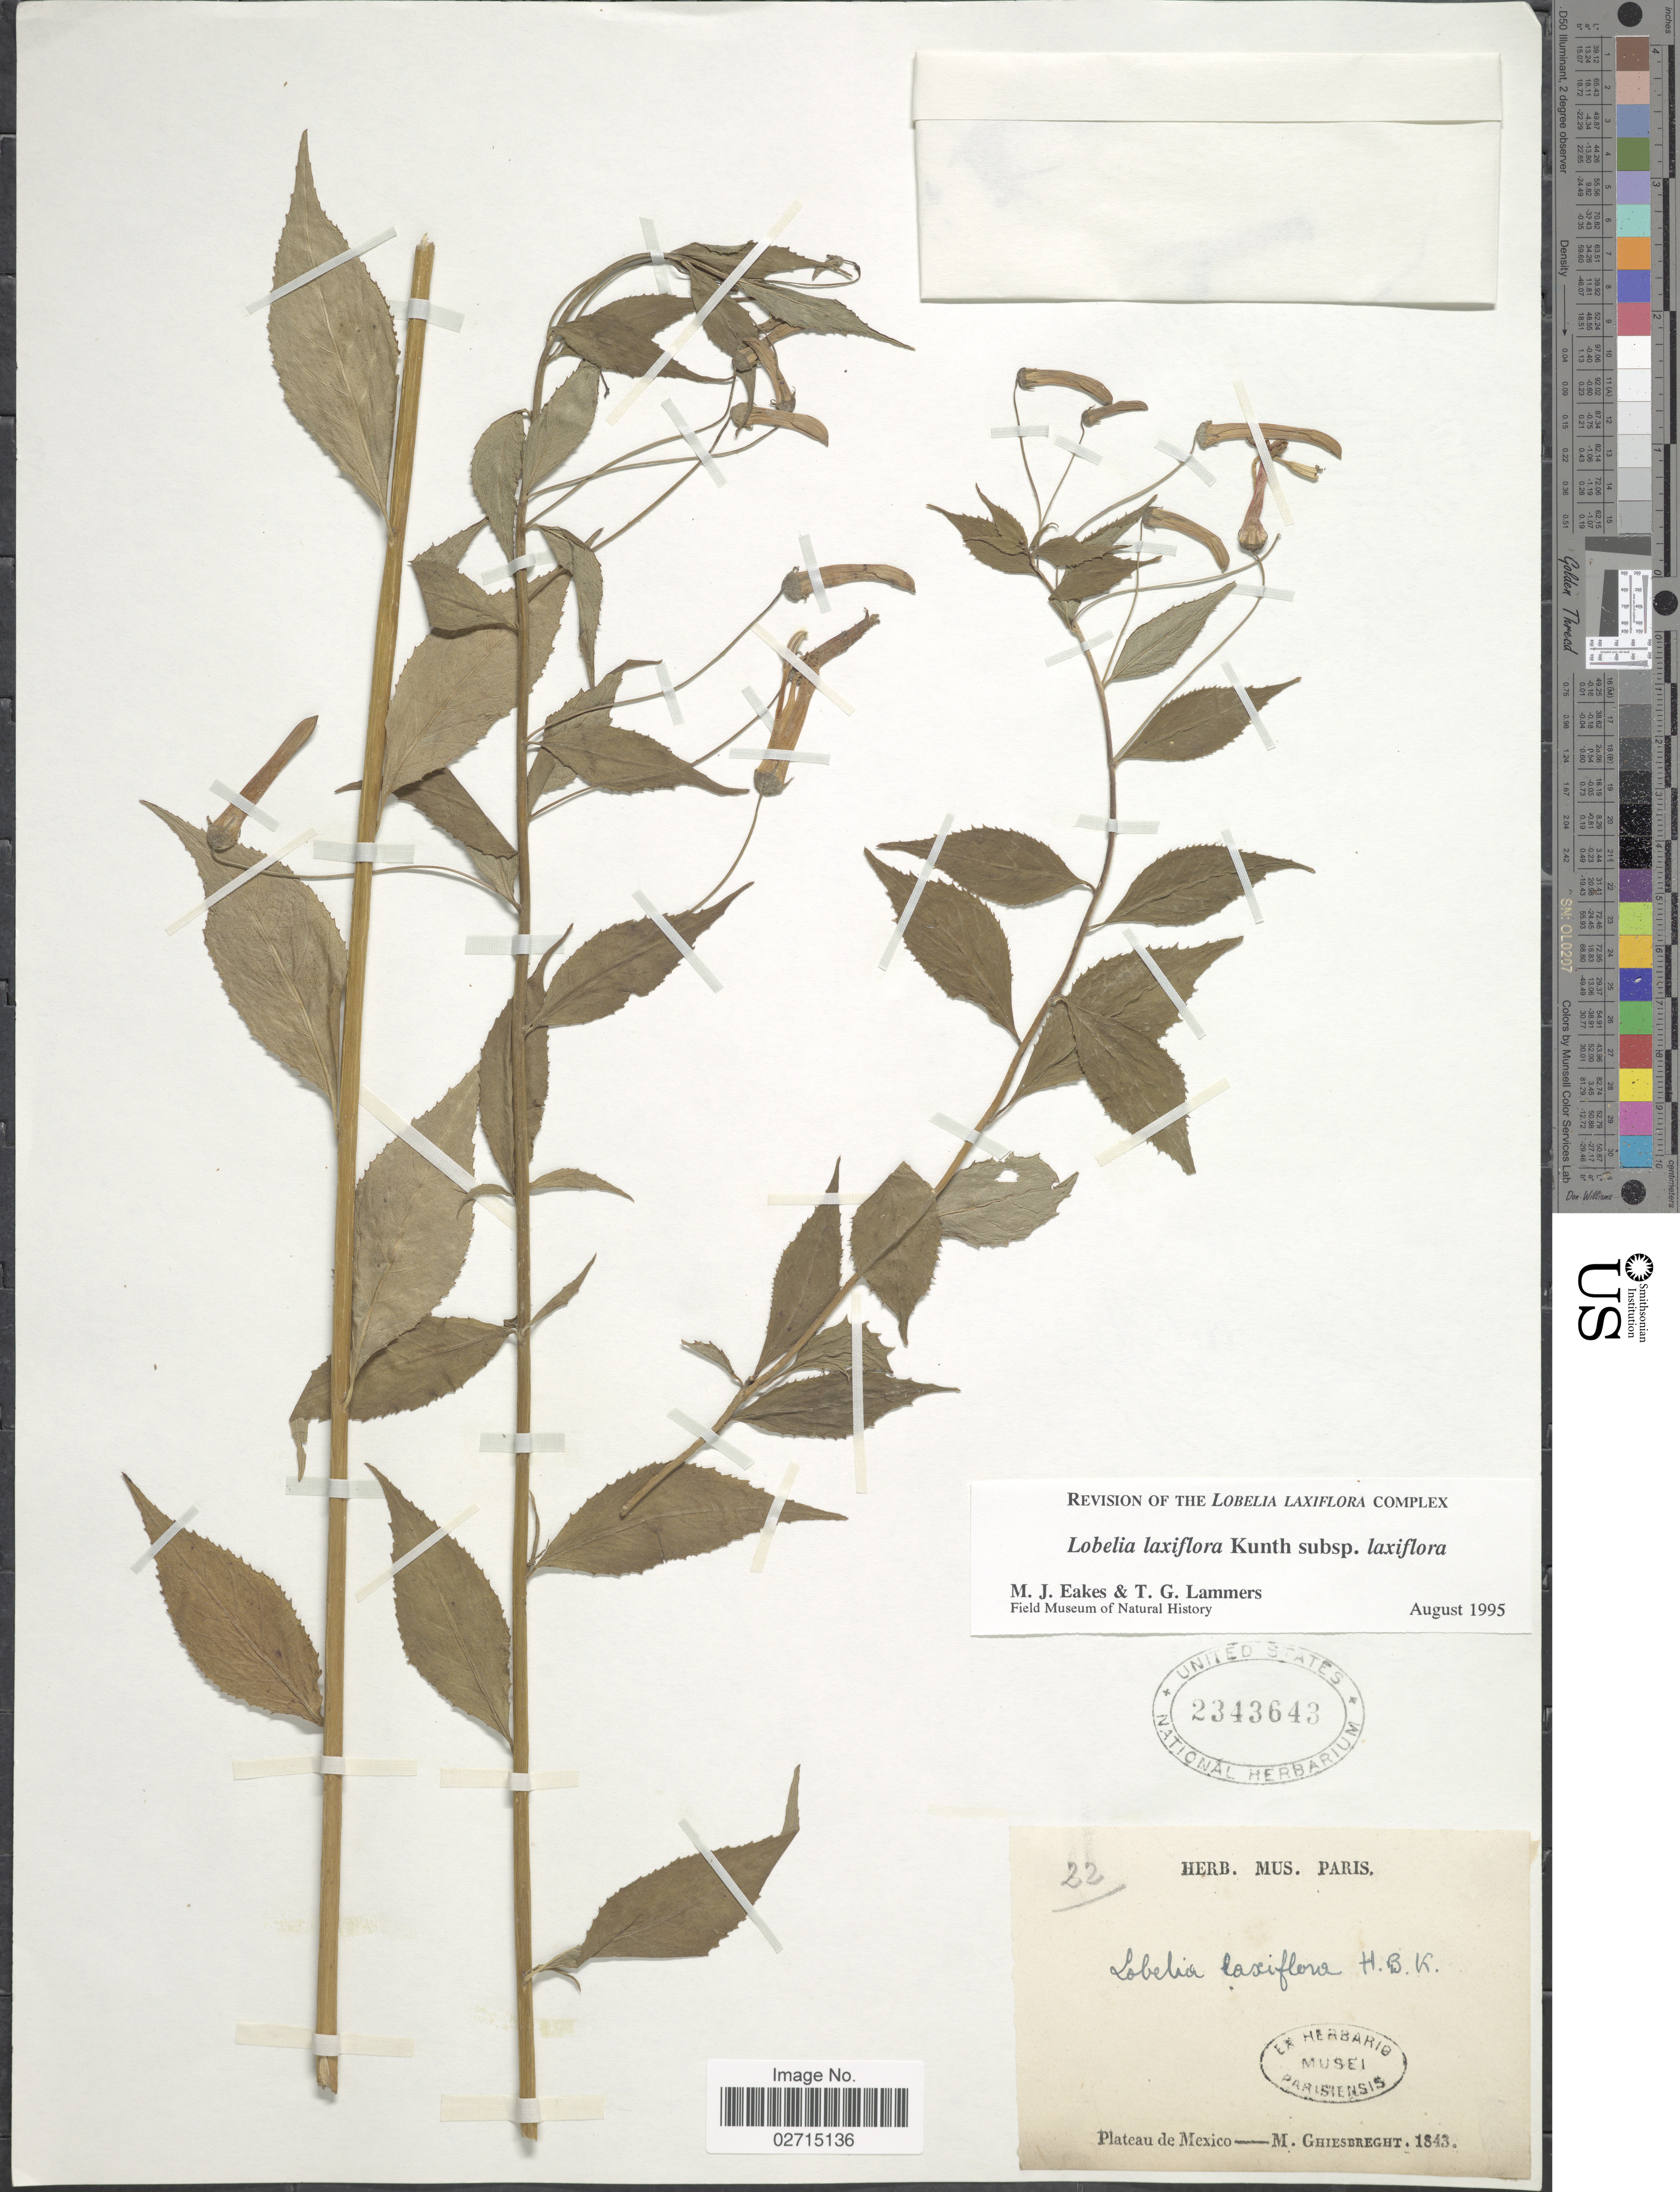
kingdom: Plantae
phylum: Tracheophyta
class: Magnoliopsida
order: Asterales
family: Campanulaceae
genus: Lobelia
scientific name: Lobelia laxiflora subsp. laxiflora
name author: Kunth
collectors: M. Ghiesbreght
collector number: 22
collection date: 1843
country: Mexico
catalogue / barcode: US 2343643